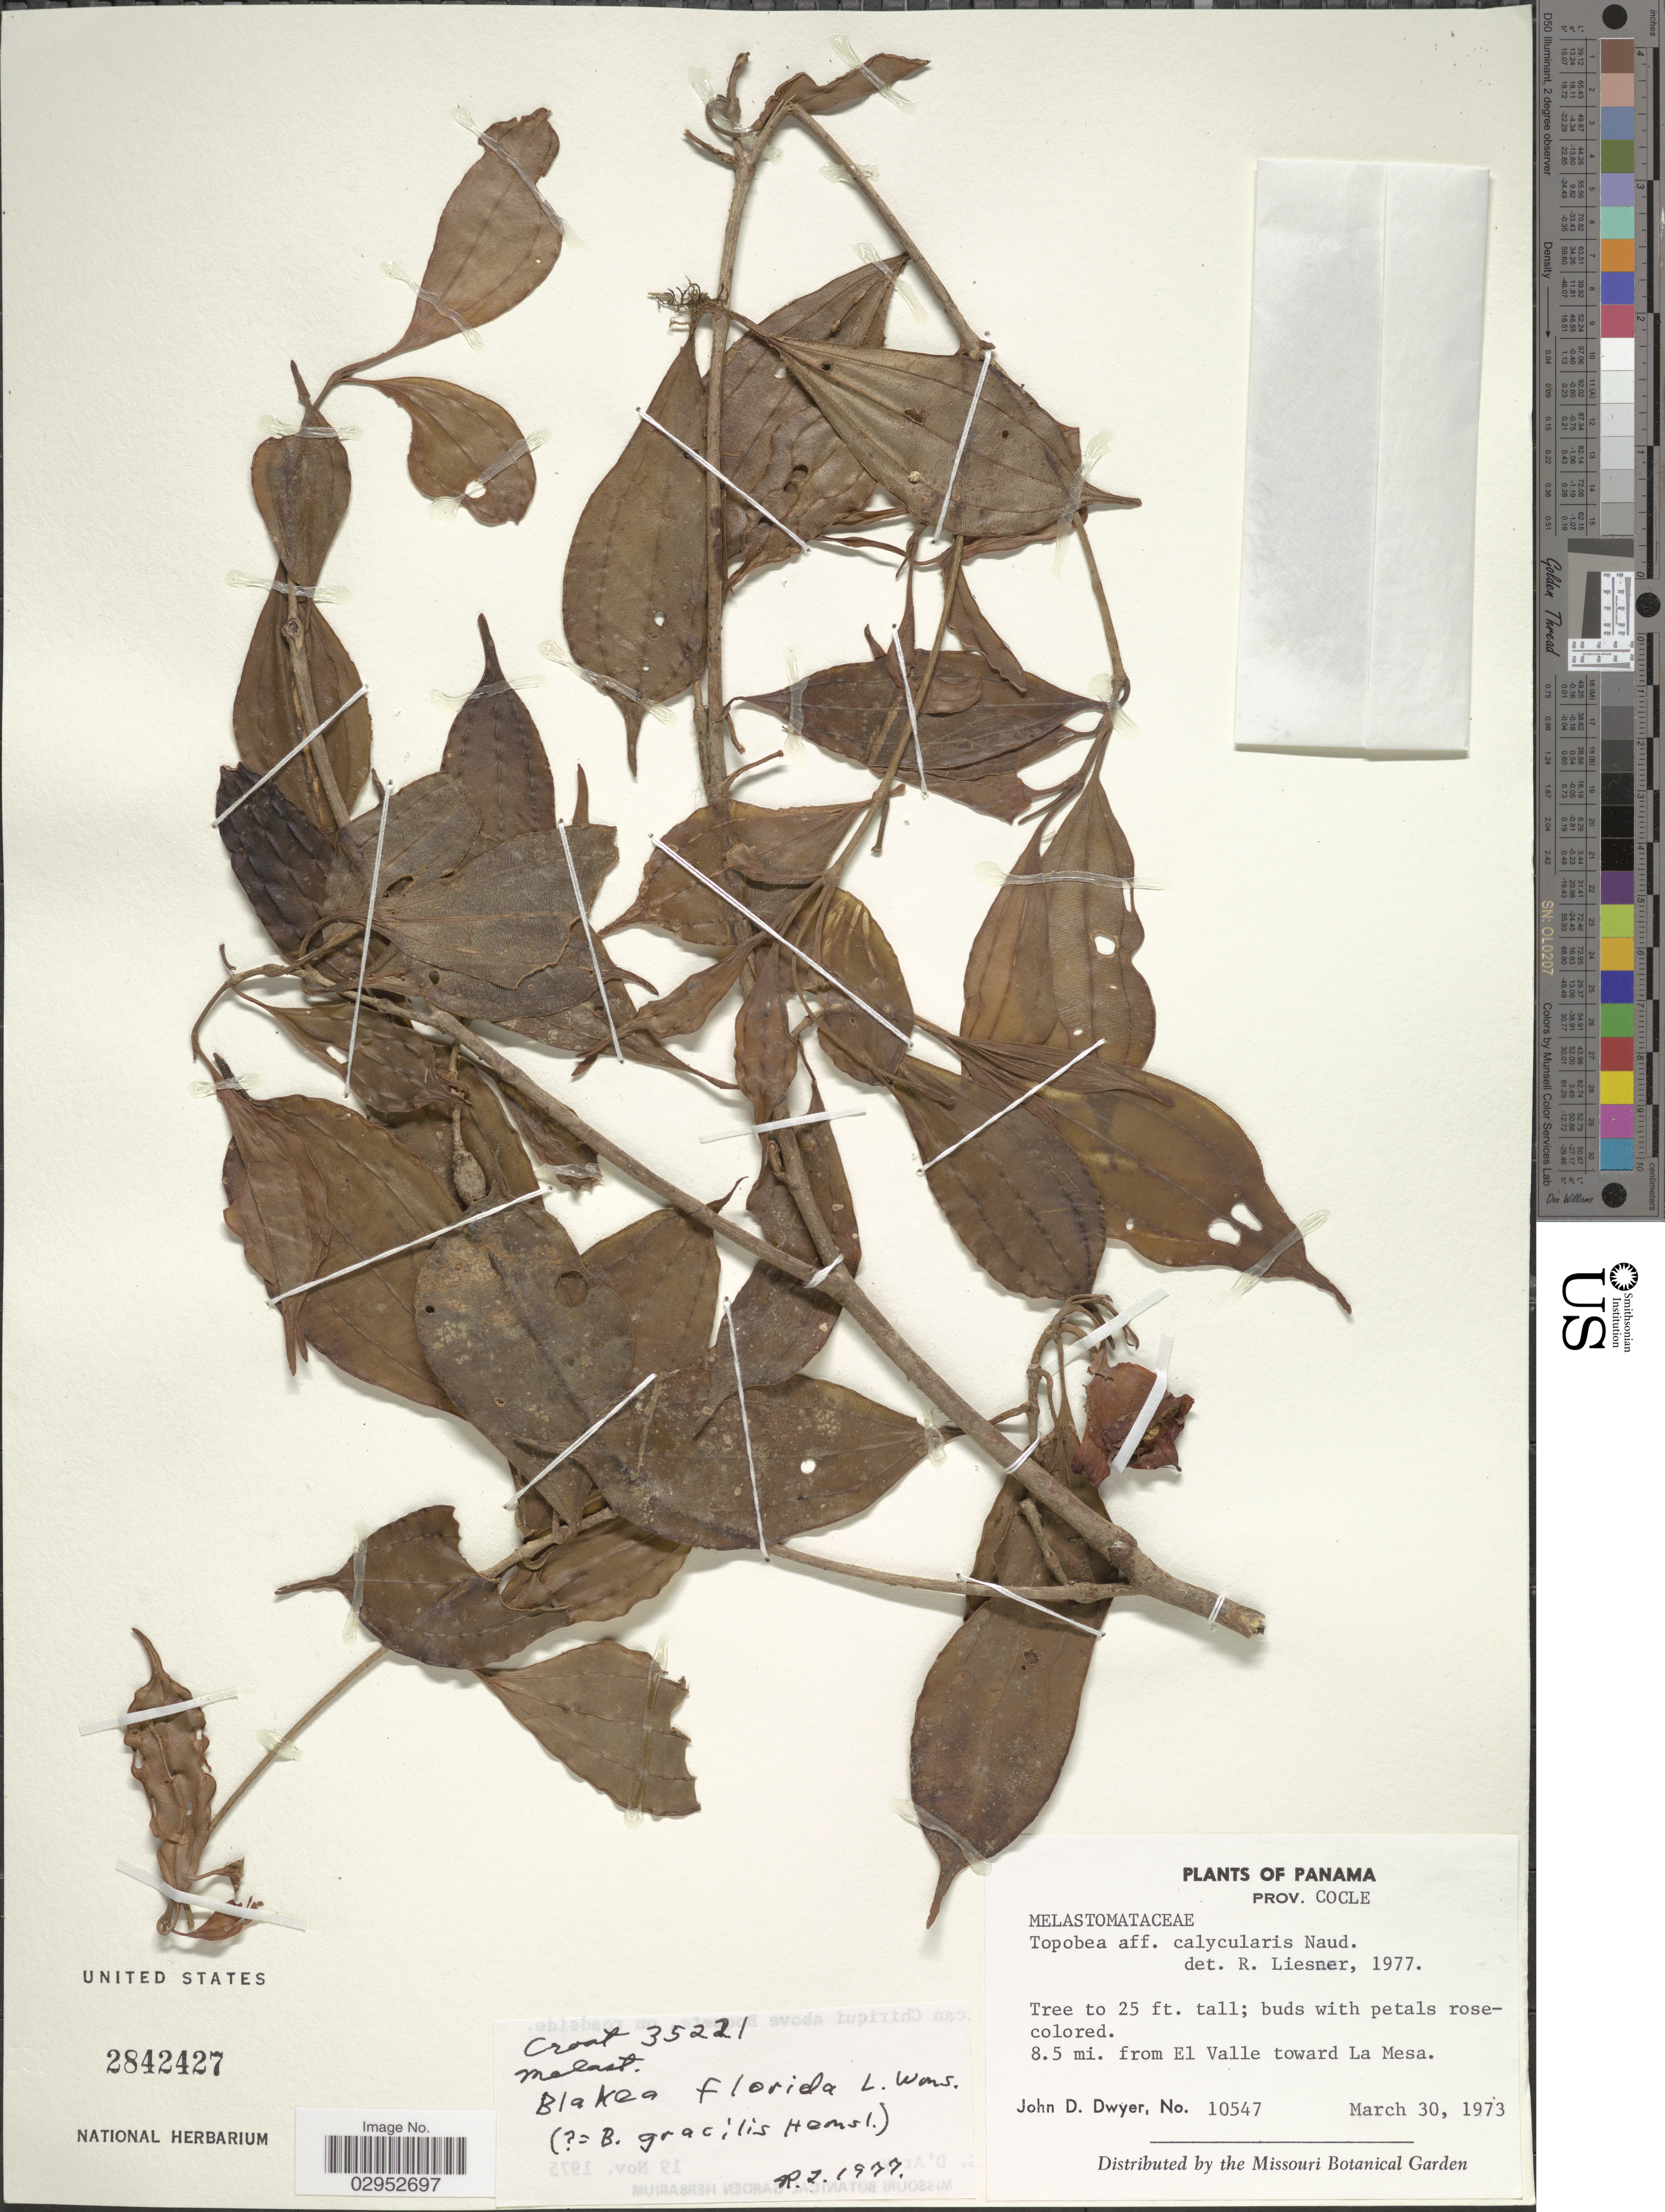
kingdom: Plantae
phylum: Tracheophyta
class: Magnoliopsida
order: Myrtales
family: Melastomataceae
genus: Blakea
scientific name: Blakea florida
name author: L.O. Williams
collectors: J. D. Dwyer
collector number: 10547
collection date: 1973-03-30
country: Panama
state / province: Coclé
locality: Prov. Cocle. 8.5 mi. from El Valle toward La Mesa.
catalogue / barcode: US 2842427